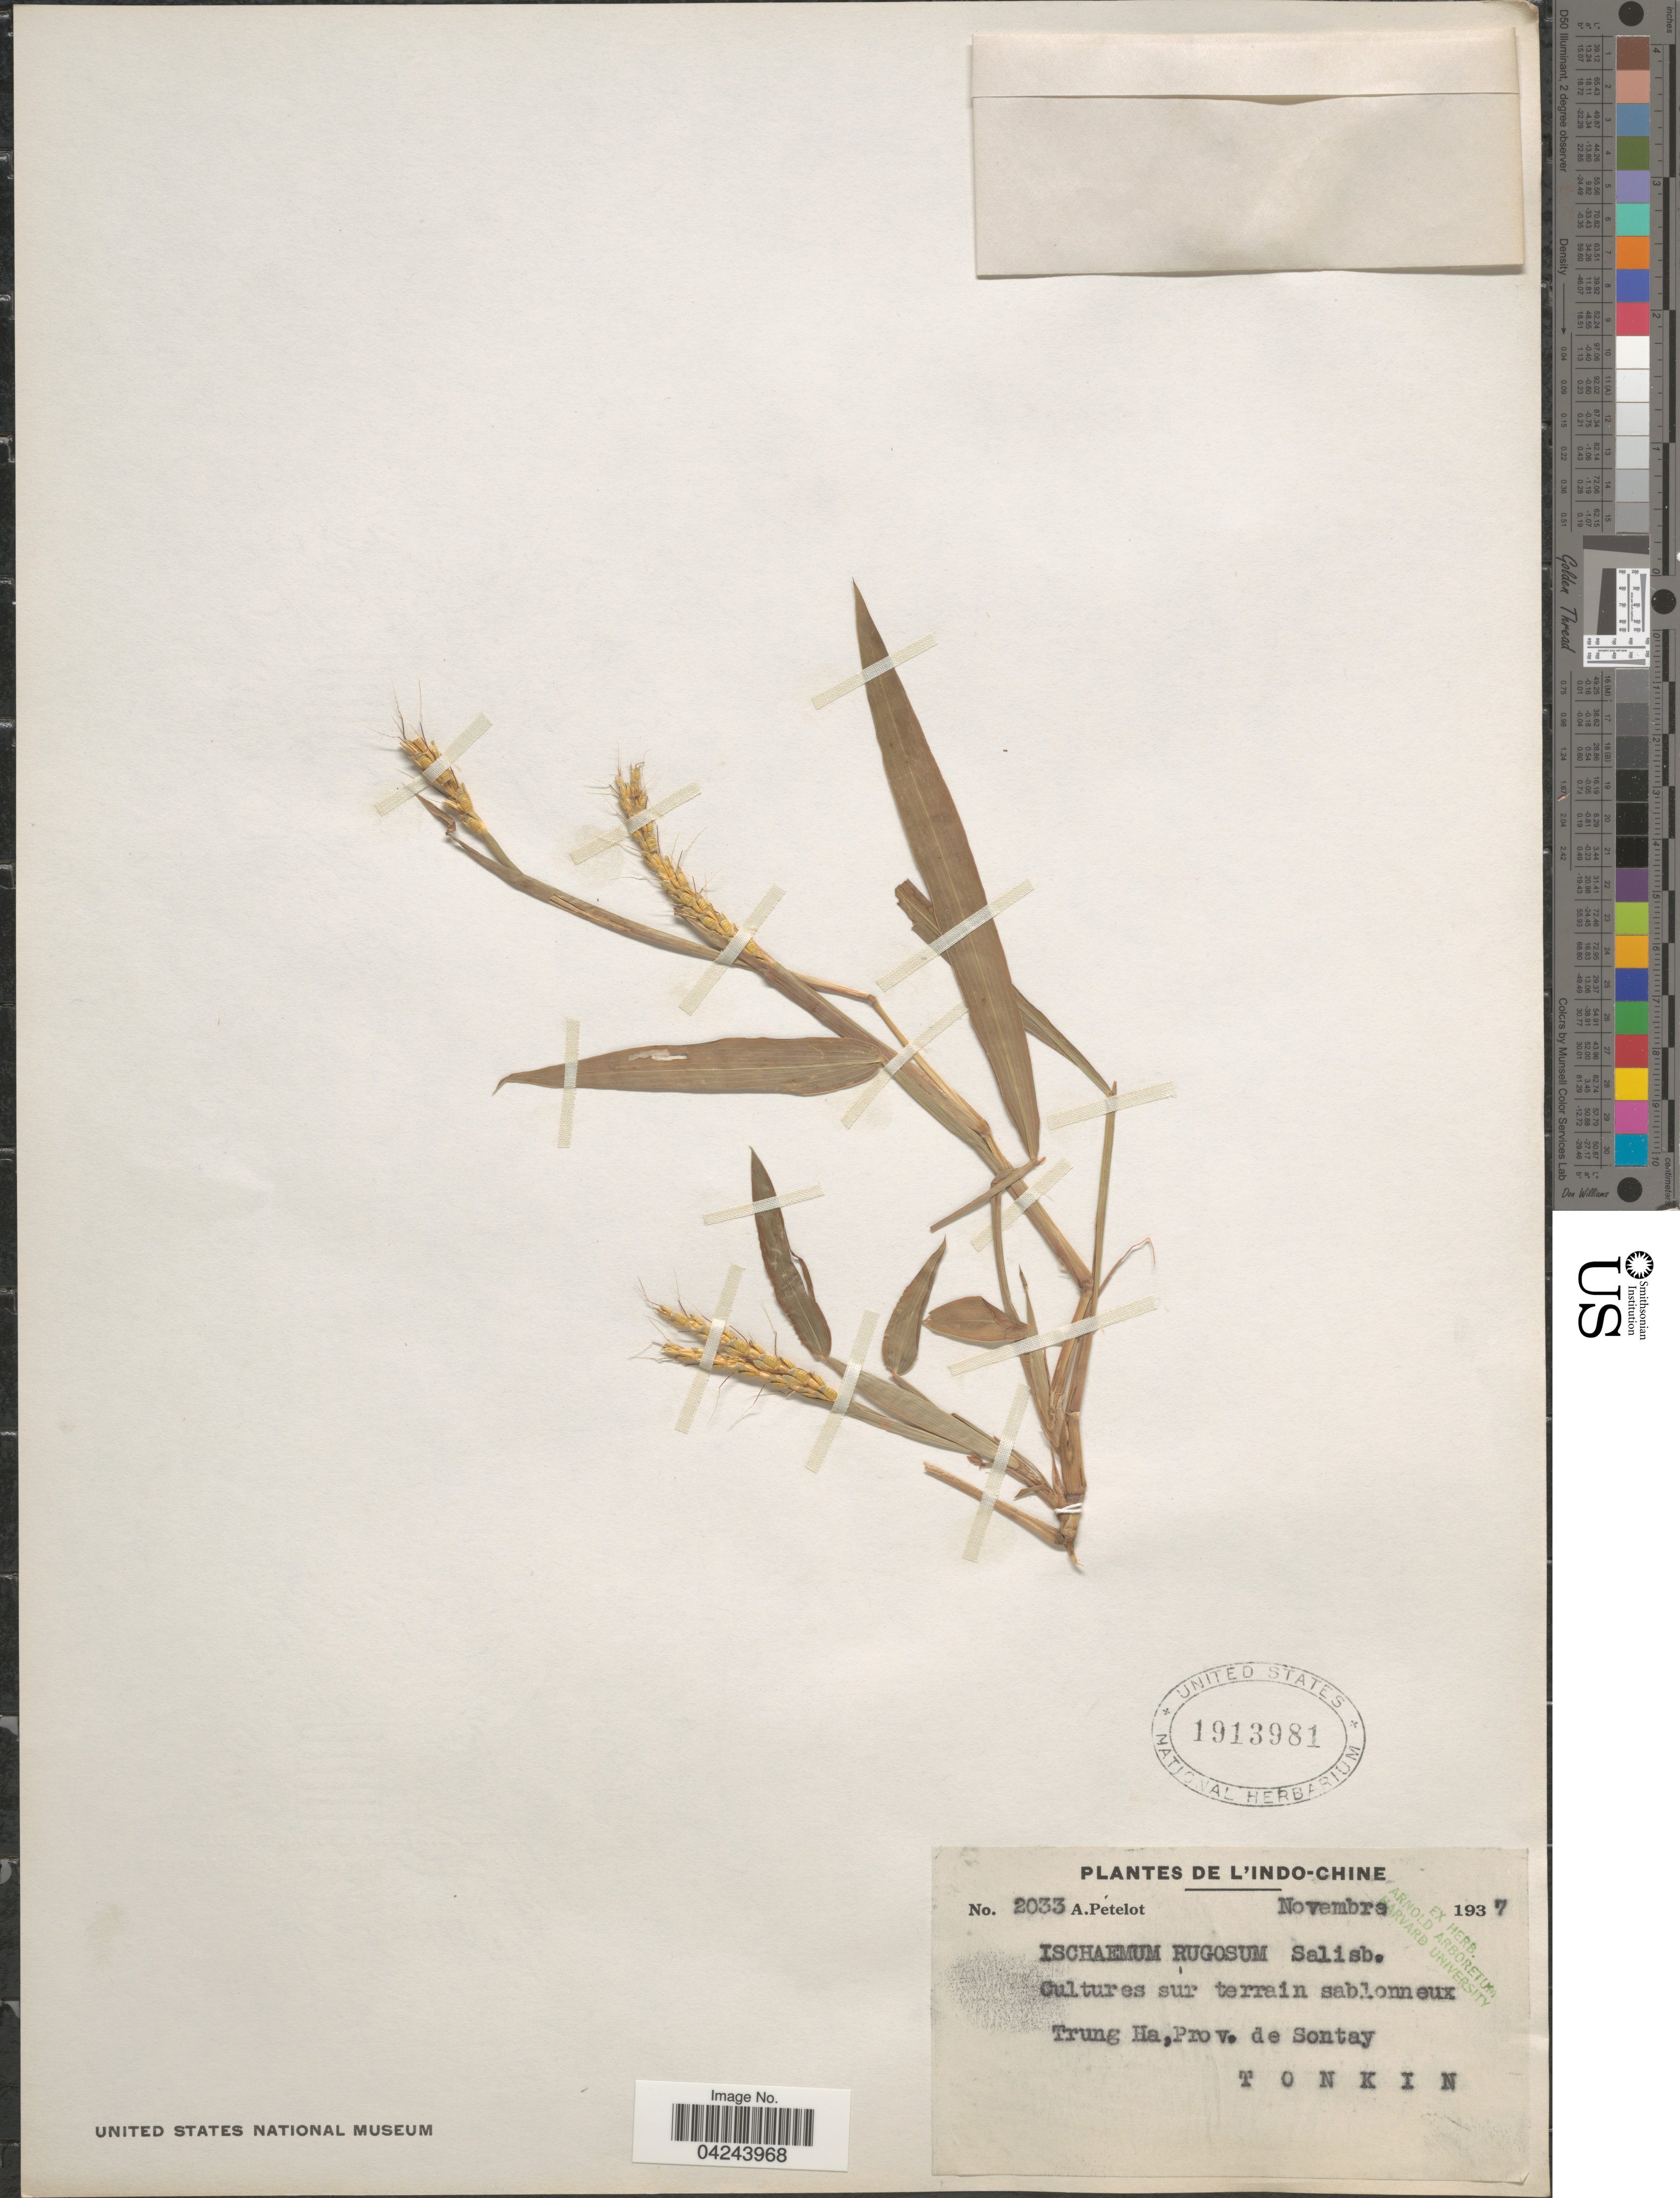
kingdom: Plantae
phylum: Tracheophyta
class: Liliopsida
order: Poales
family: Poaceae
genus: Ischaemum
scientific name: Ischaemum rugosum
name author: Salisb.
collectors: A. Petelot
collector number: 2033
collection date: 1937-11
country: Vietnam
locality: L'Indo-Chine. Cultures sur terrain sablonneux. Trung Ha, Prov. de Sontay. Tonkin.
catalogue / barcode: US 1913981